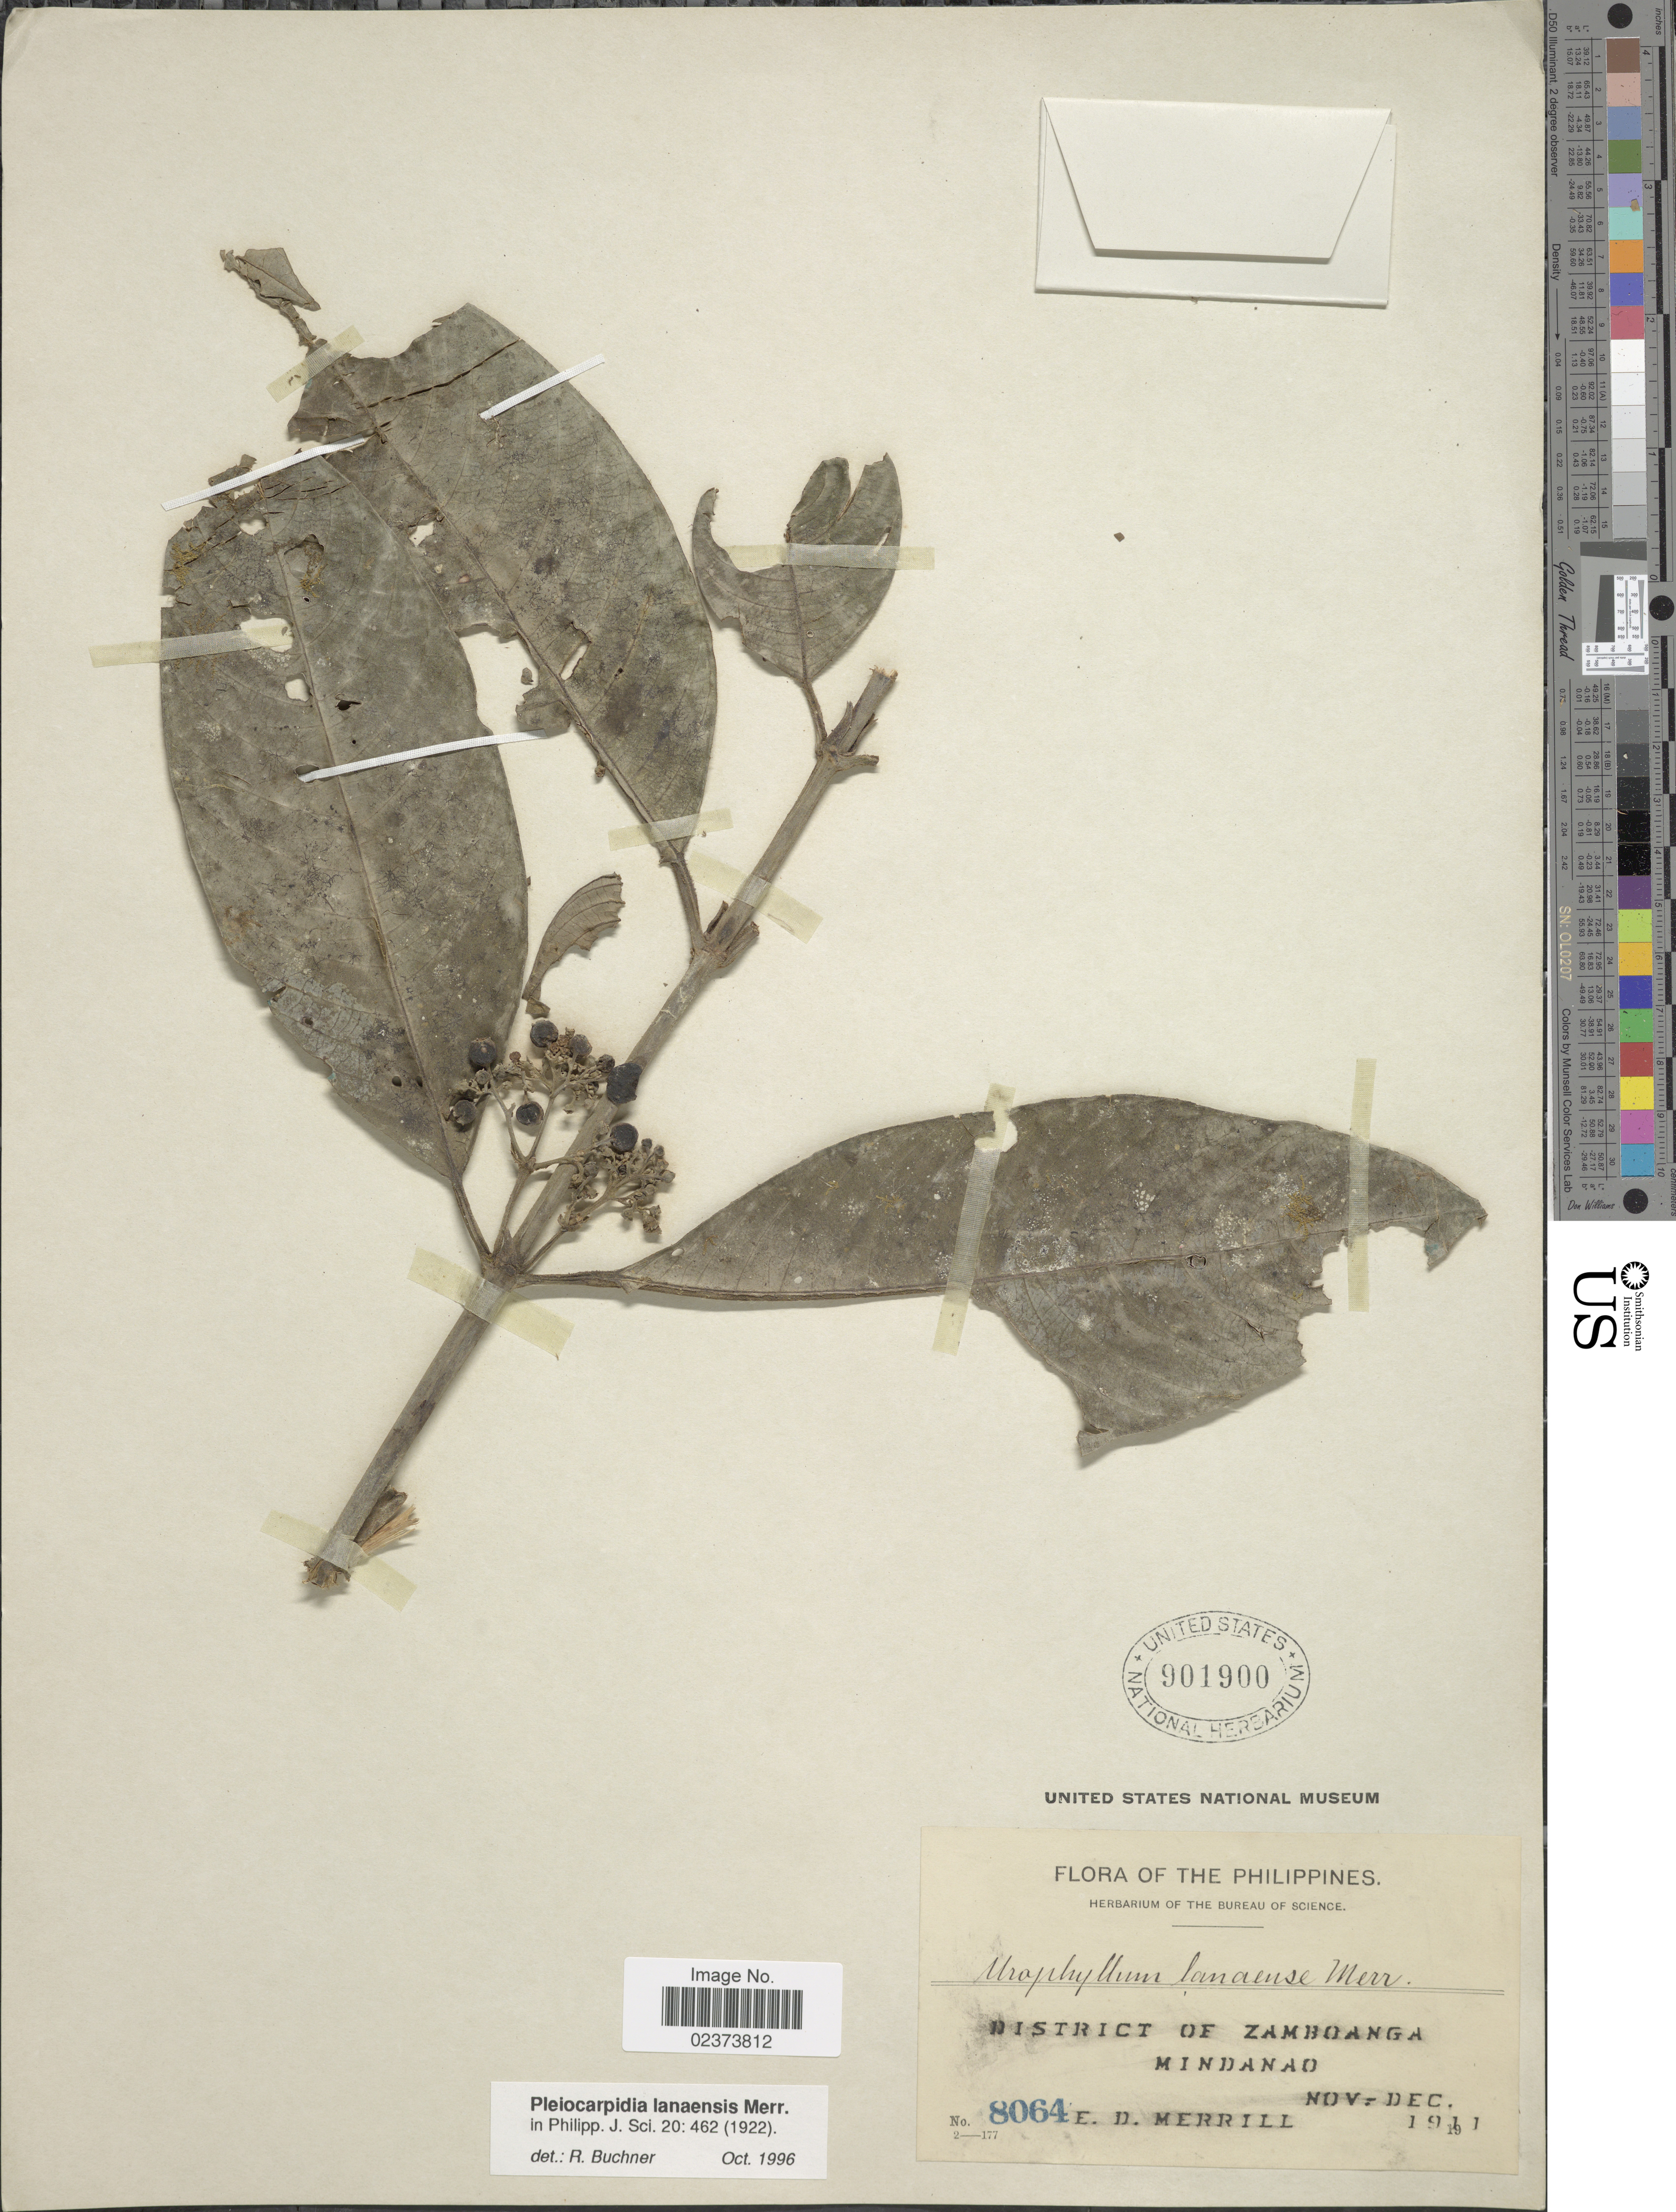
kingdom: Plantae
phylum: Tracheophyta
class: Magnoliopsida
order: Gentianales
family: Rubiaceae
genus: Pleiocarpidia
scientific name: Pleiocarpidia lanaensis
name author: Merr.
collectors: E. D. Merrill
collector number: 8064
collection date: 1911-11/1911-12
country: Philippines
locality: District of Zamboanga, Mindanao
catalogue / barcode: US 901900